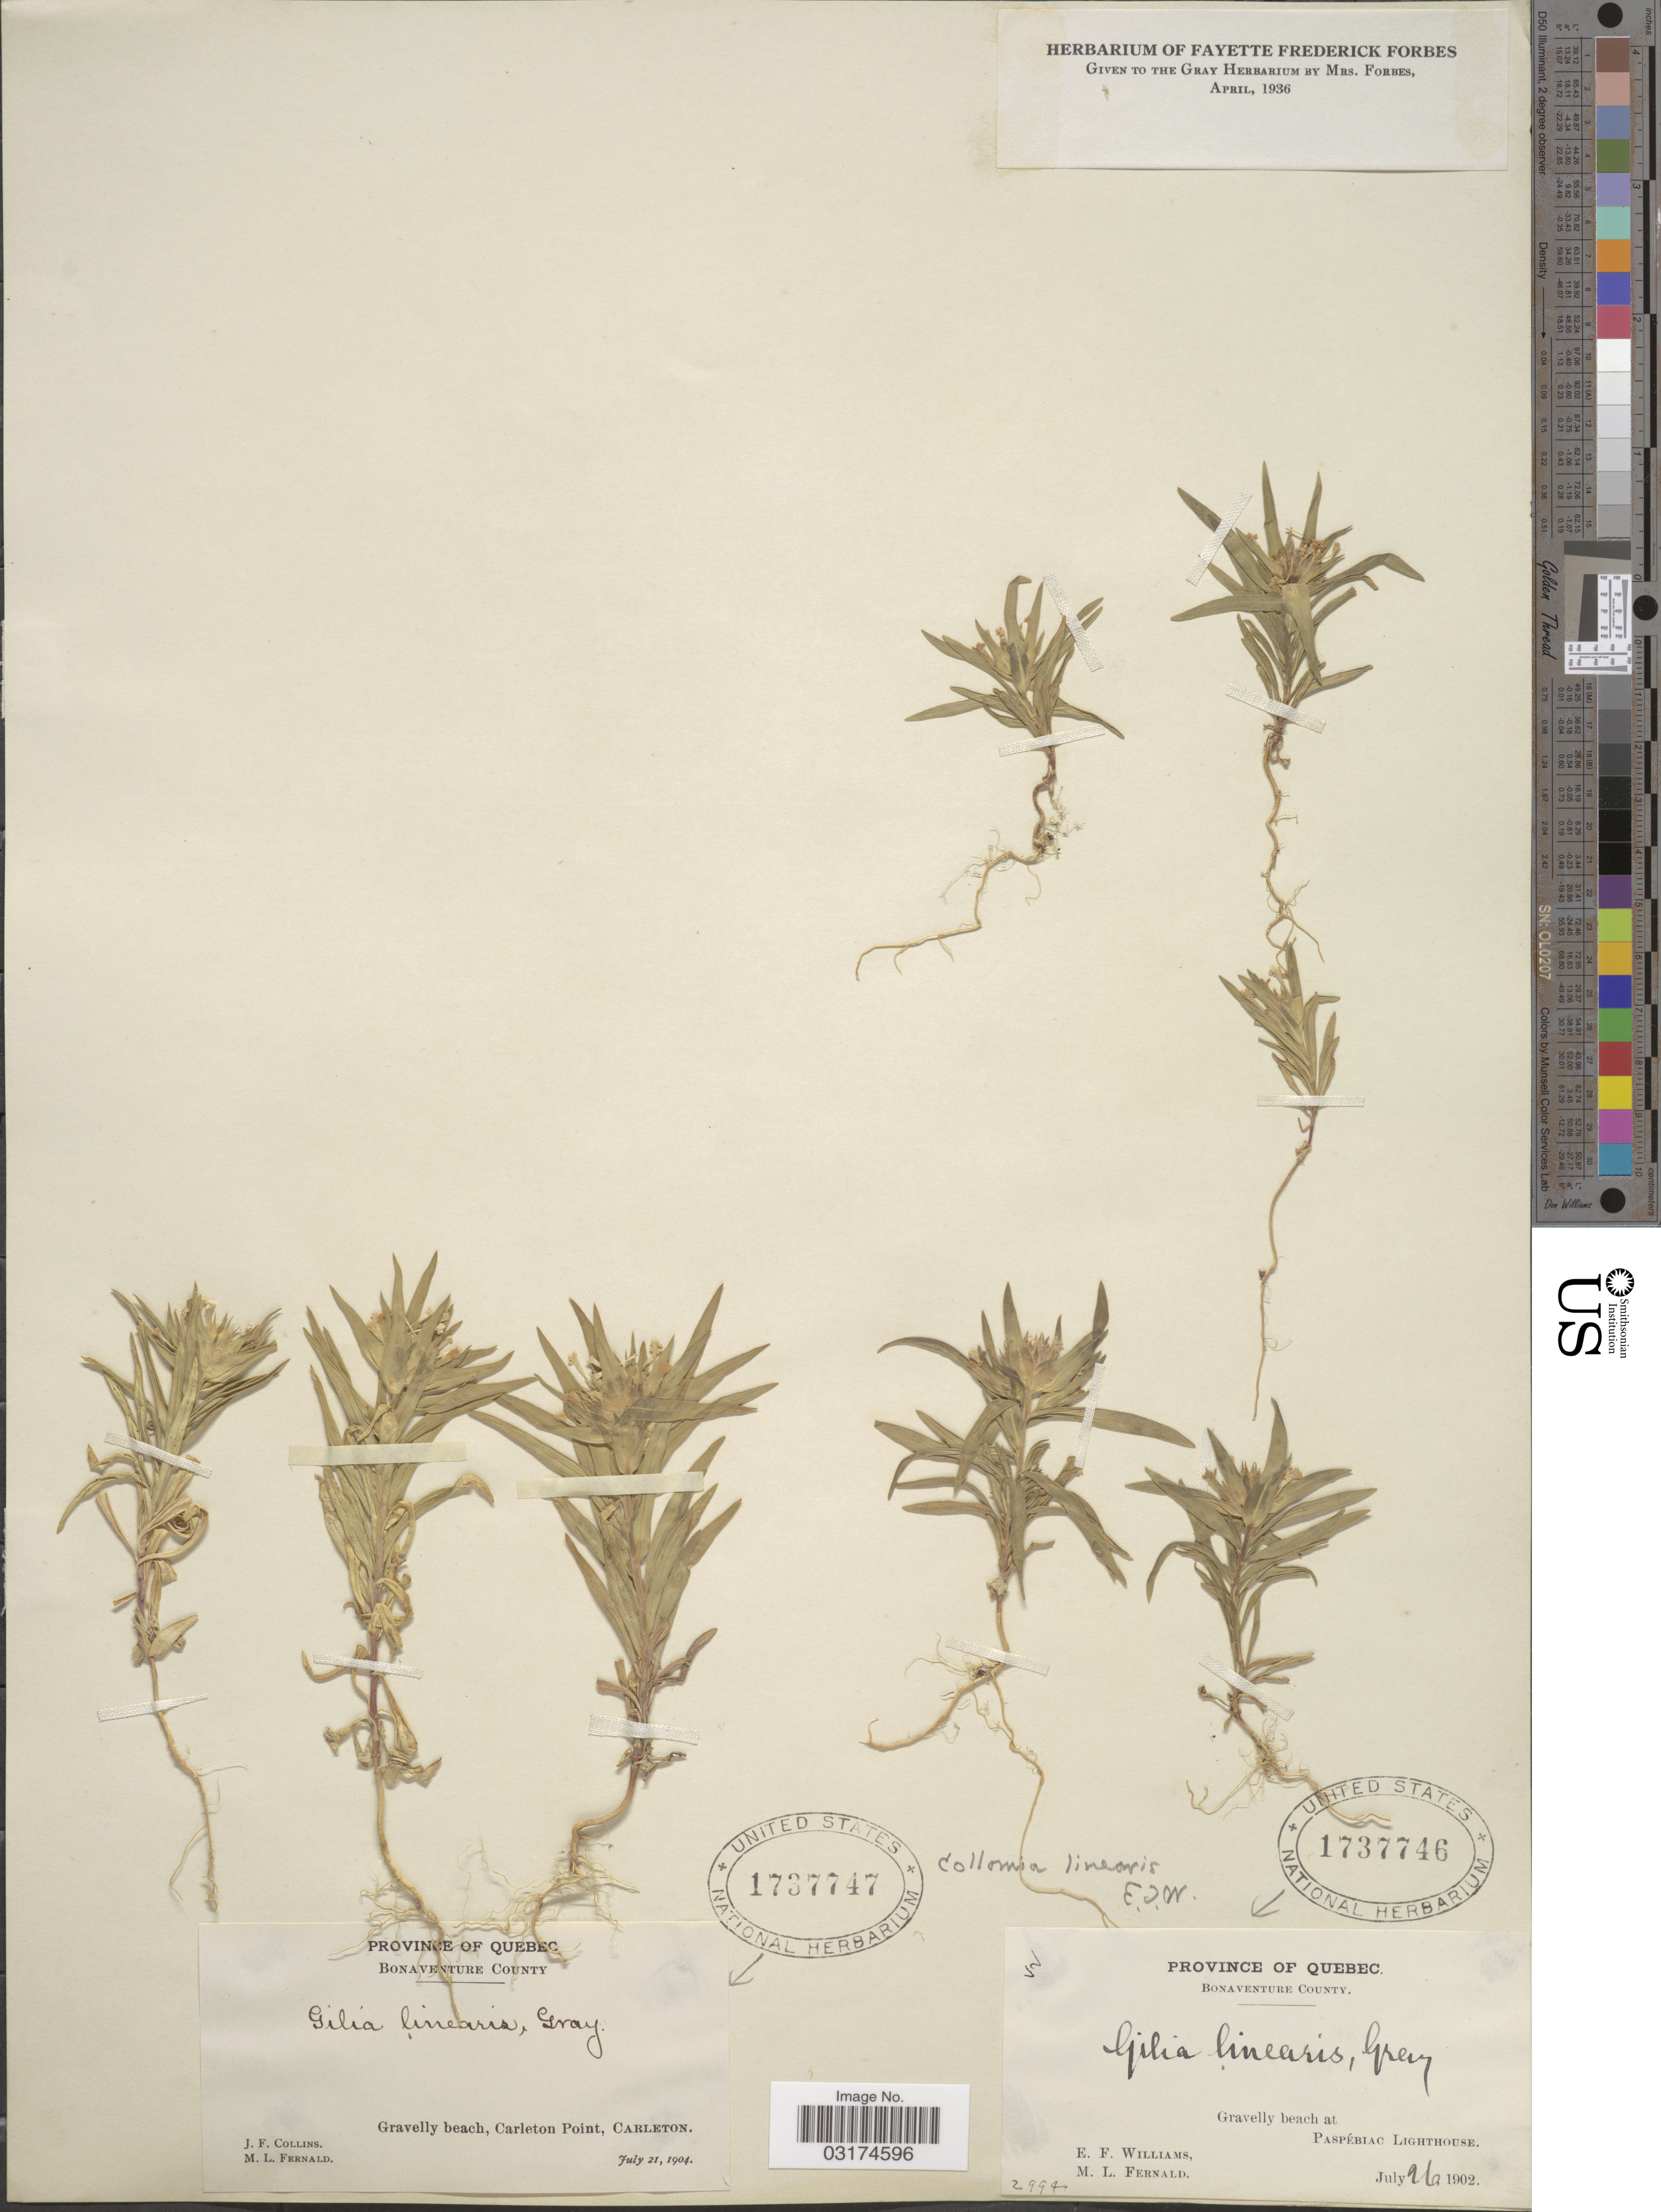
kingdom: Plantae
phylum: Tracheophyta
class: Magnoliopsida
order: Ericales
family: Polemoniaceae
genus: Collomia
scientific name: Collomia linearis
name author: Nutt.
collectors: J. Collins & M. L. Fernald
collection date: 1904-07-21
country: Canada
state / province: Quebec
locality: Gravelly beach, Carleton Point. Bonaventure County.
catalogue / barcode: US 1737747